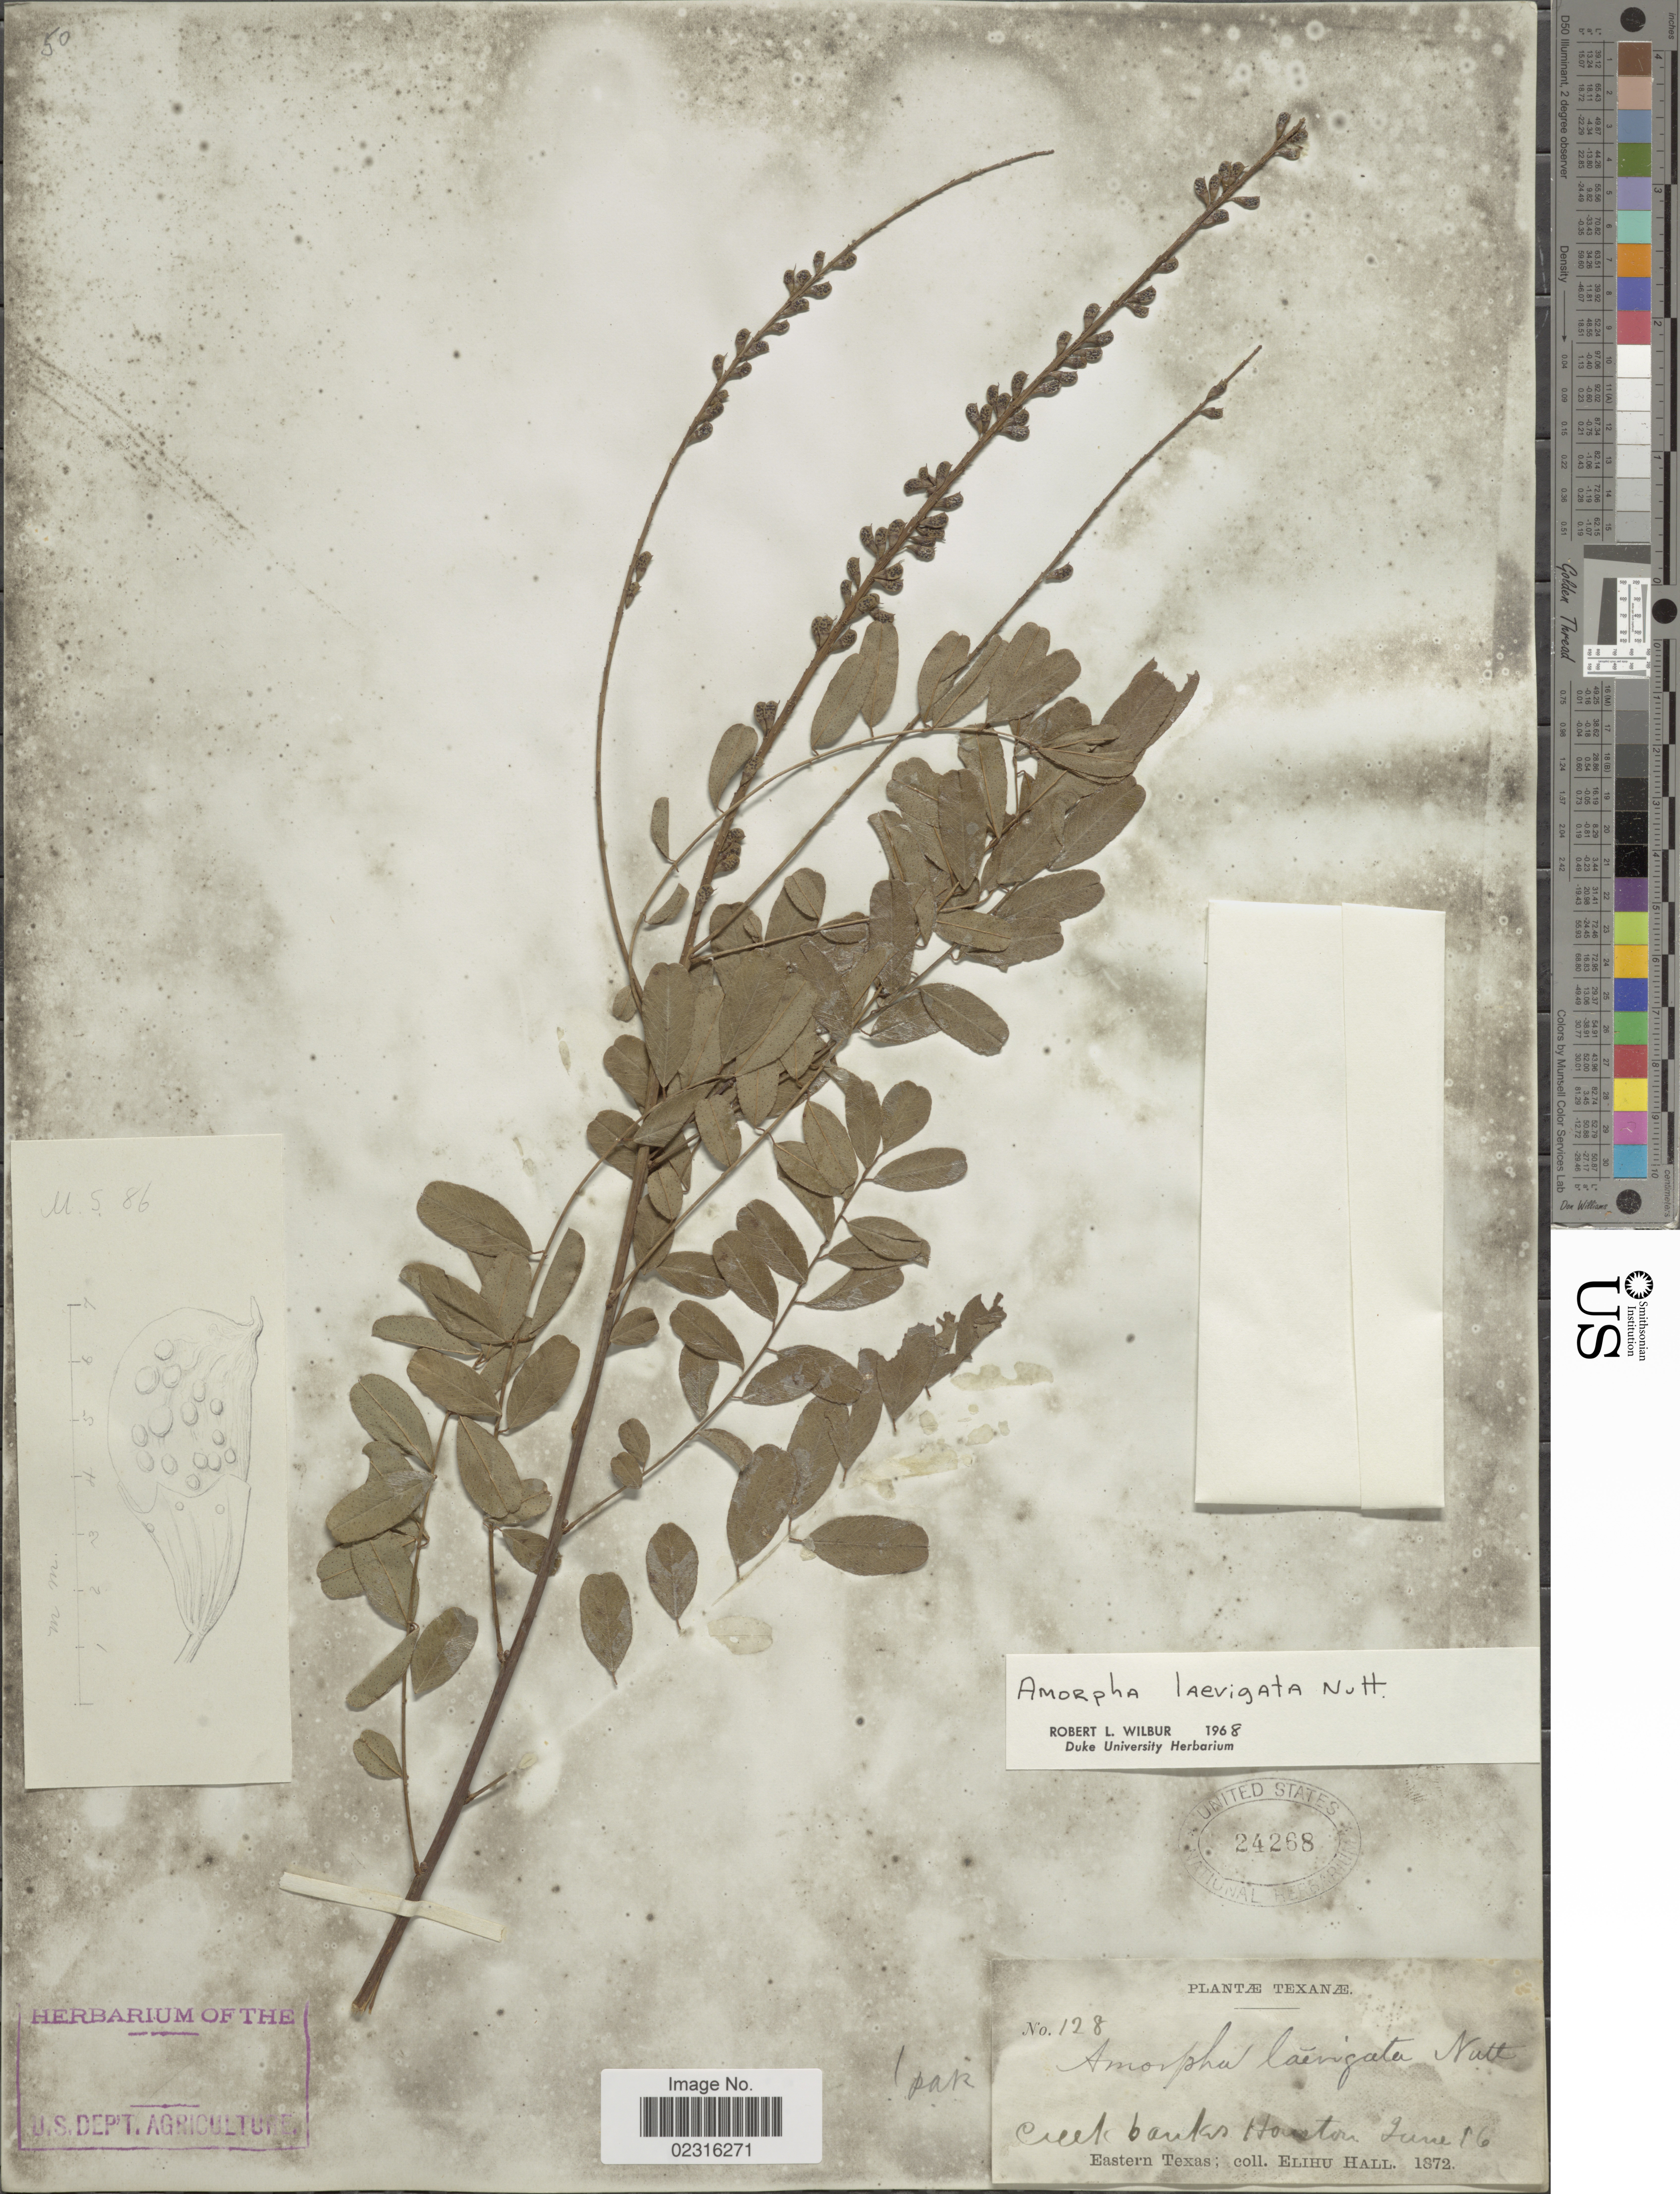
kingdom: Plantae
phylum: Tracheophyta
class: Magnoliopsida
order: Fabales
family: Fabaceae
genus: Amorpha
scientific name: Amorpha laevigata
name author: Nutt.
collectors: E. Hall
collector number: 128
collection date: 1872-06-16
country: United States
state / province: Texas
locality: Eastern Texas, creek banks Houston.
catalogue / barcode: US 24268